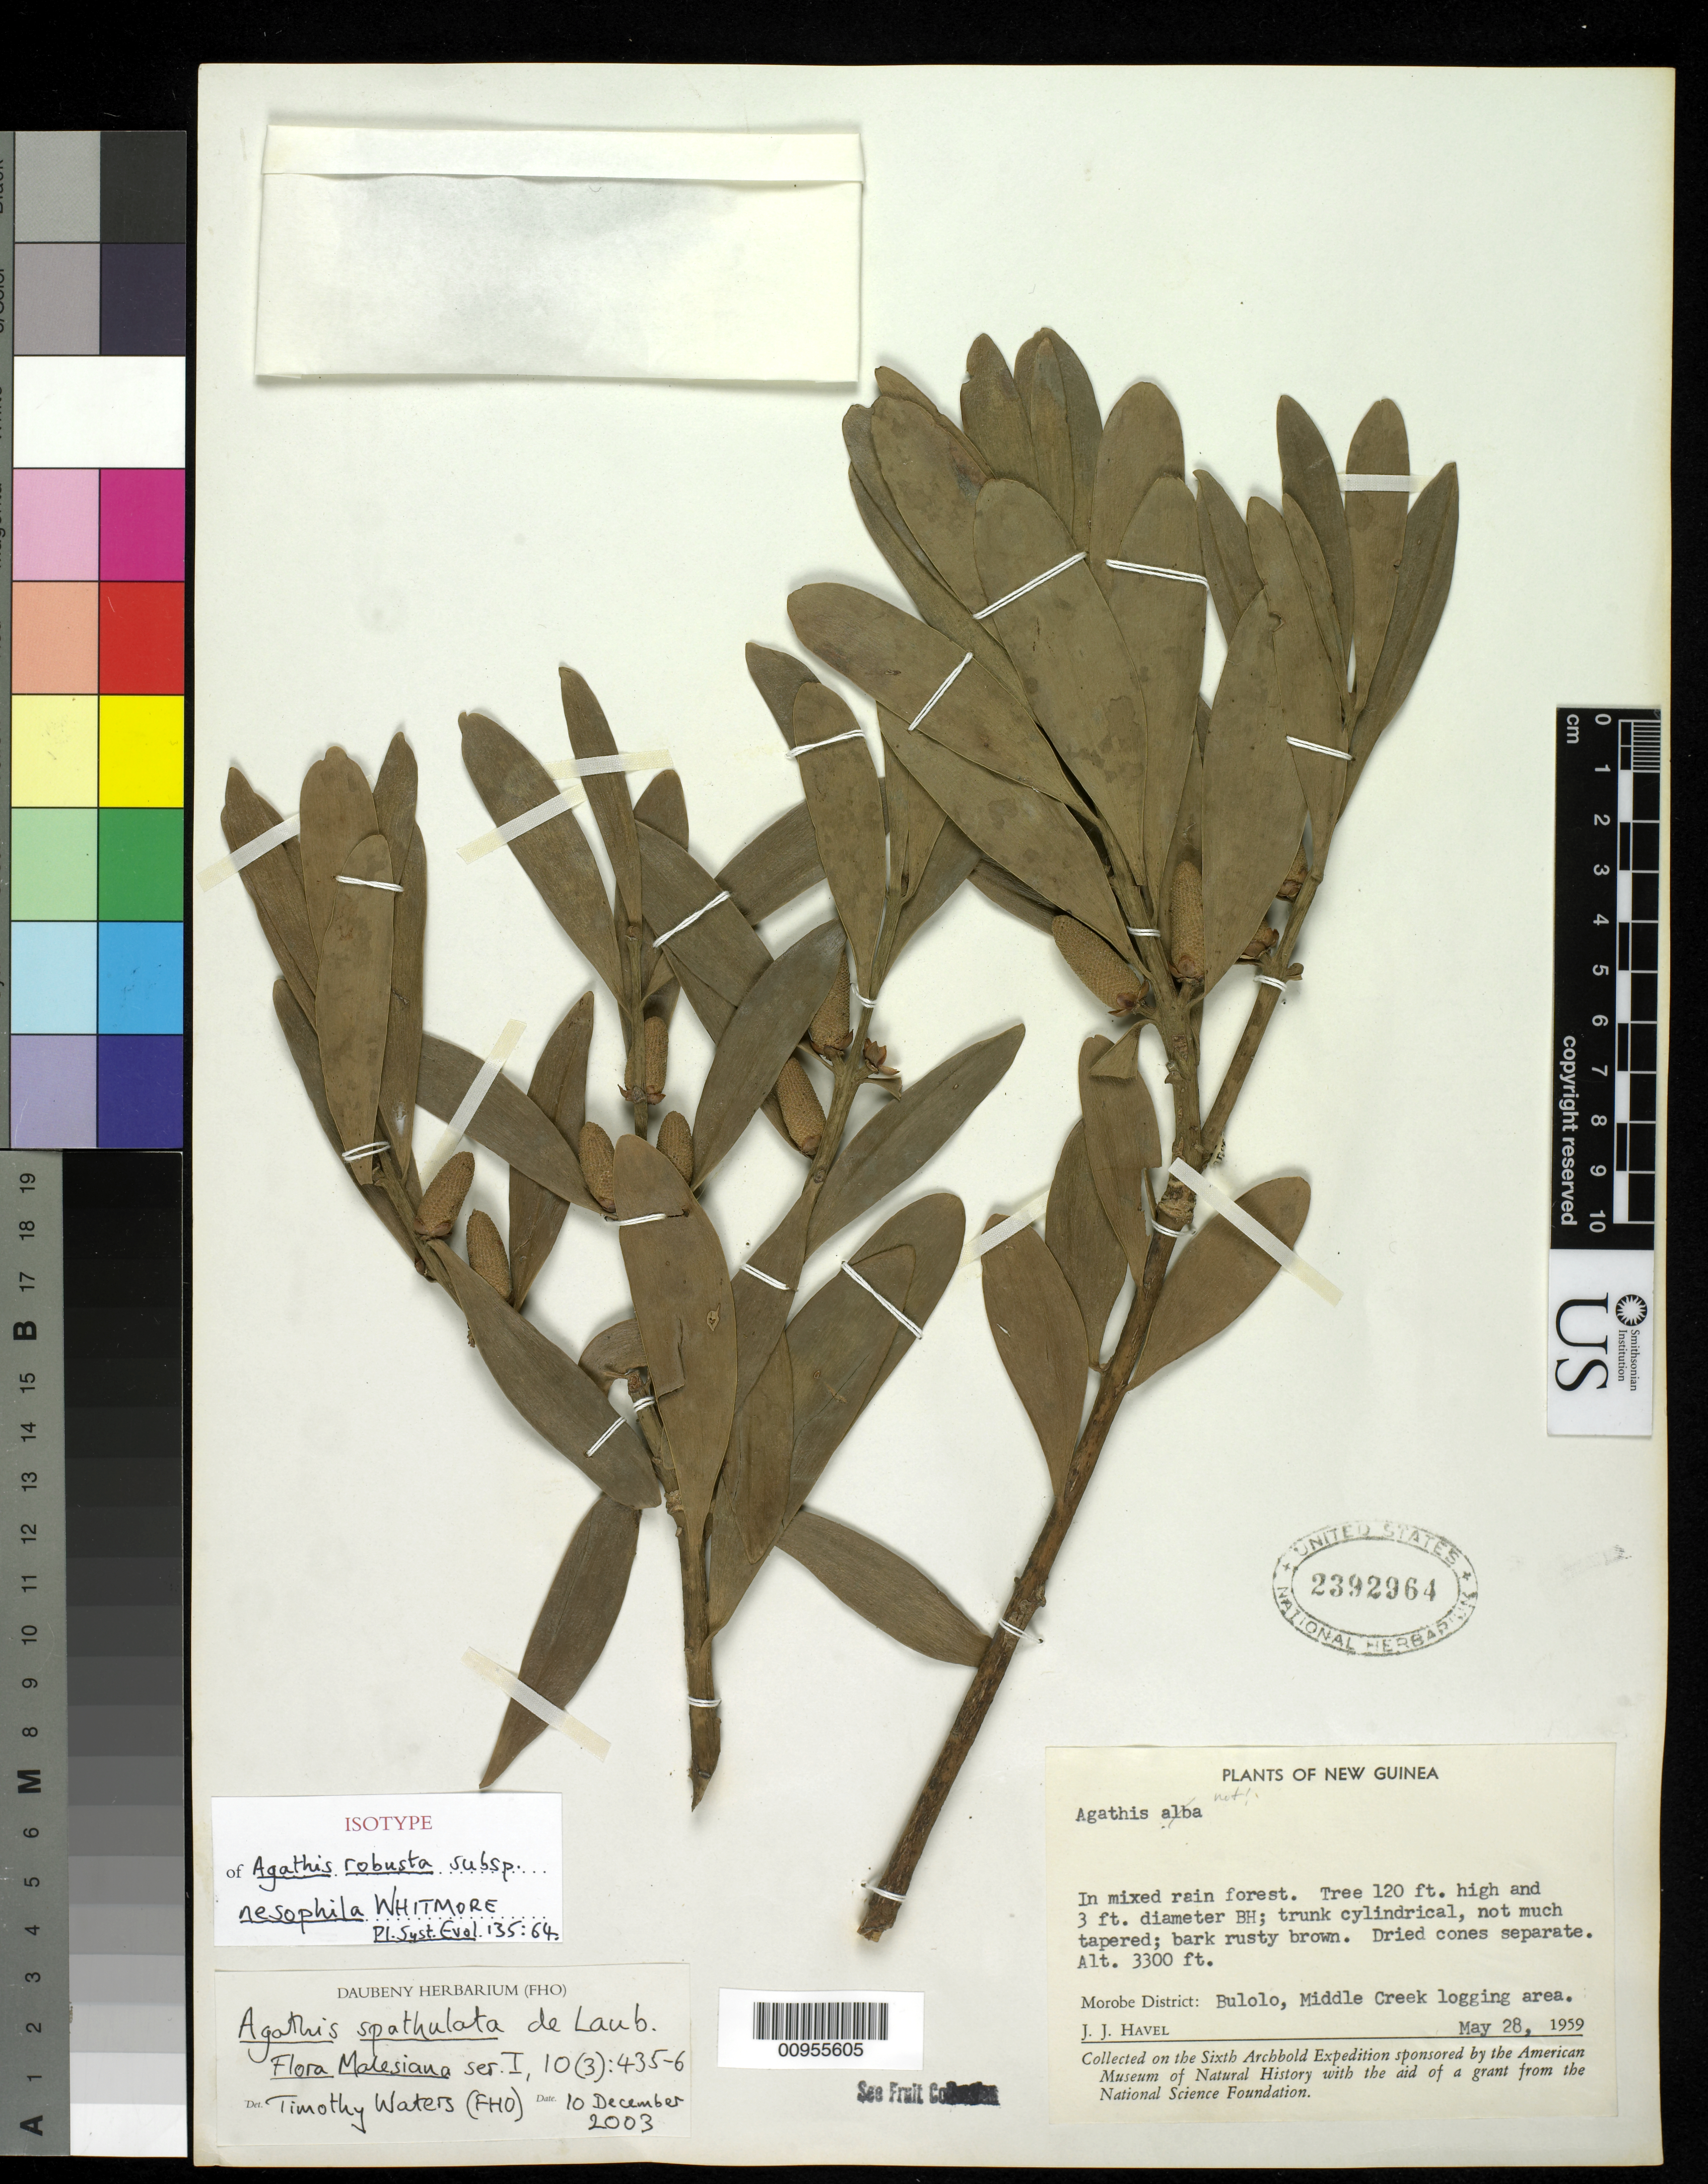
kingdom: Plantae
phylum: Tracheophyta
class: Pinopsida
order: Pinales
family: Araucariaceae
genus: Agathis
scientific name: Agathis robusta subsp. nesophila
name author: Whitmore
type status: Isotype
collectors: J. Havel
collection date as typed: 28 May 1959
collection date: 1959-05-28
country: Papua New Guinea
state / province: Morobe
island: New Guinea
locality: Morobe District: Bulolo, Middle Creek logging area.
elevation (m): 1006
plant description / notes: See separate fruit collection.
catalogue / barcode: US 2392964